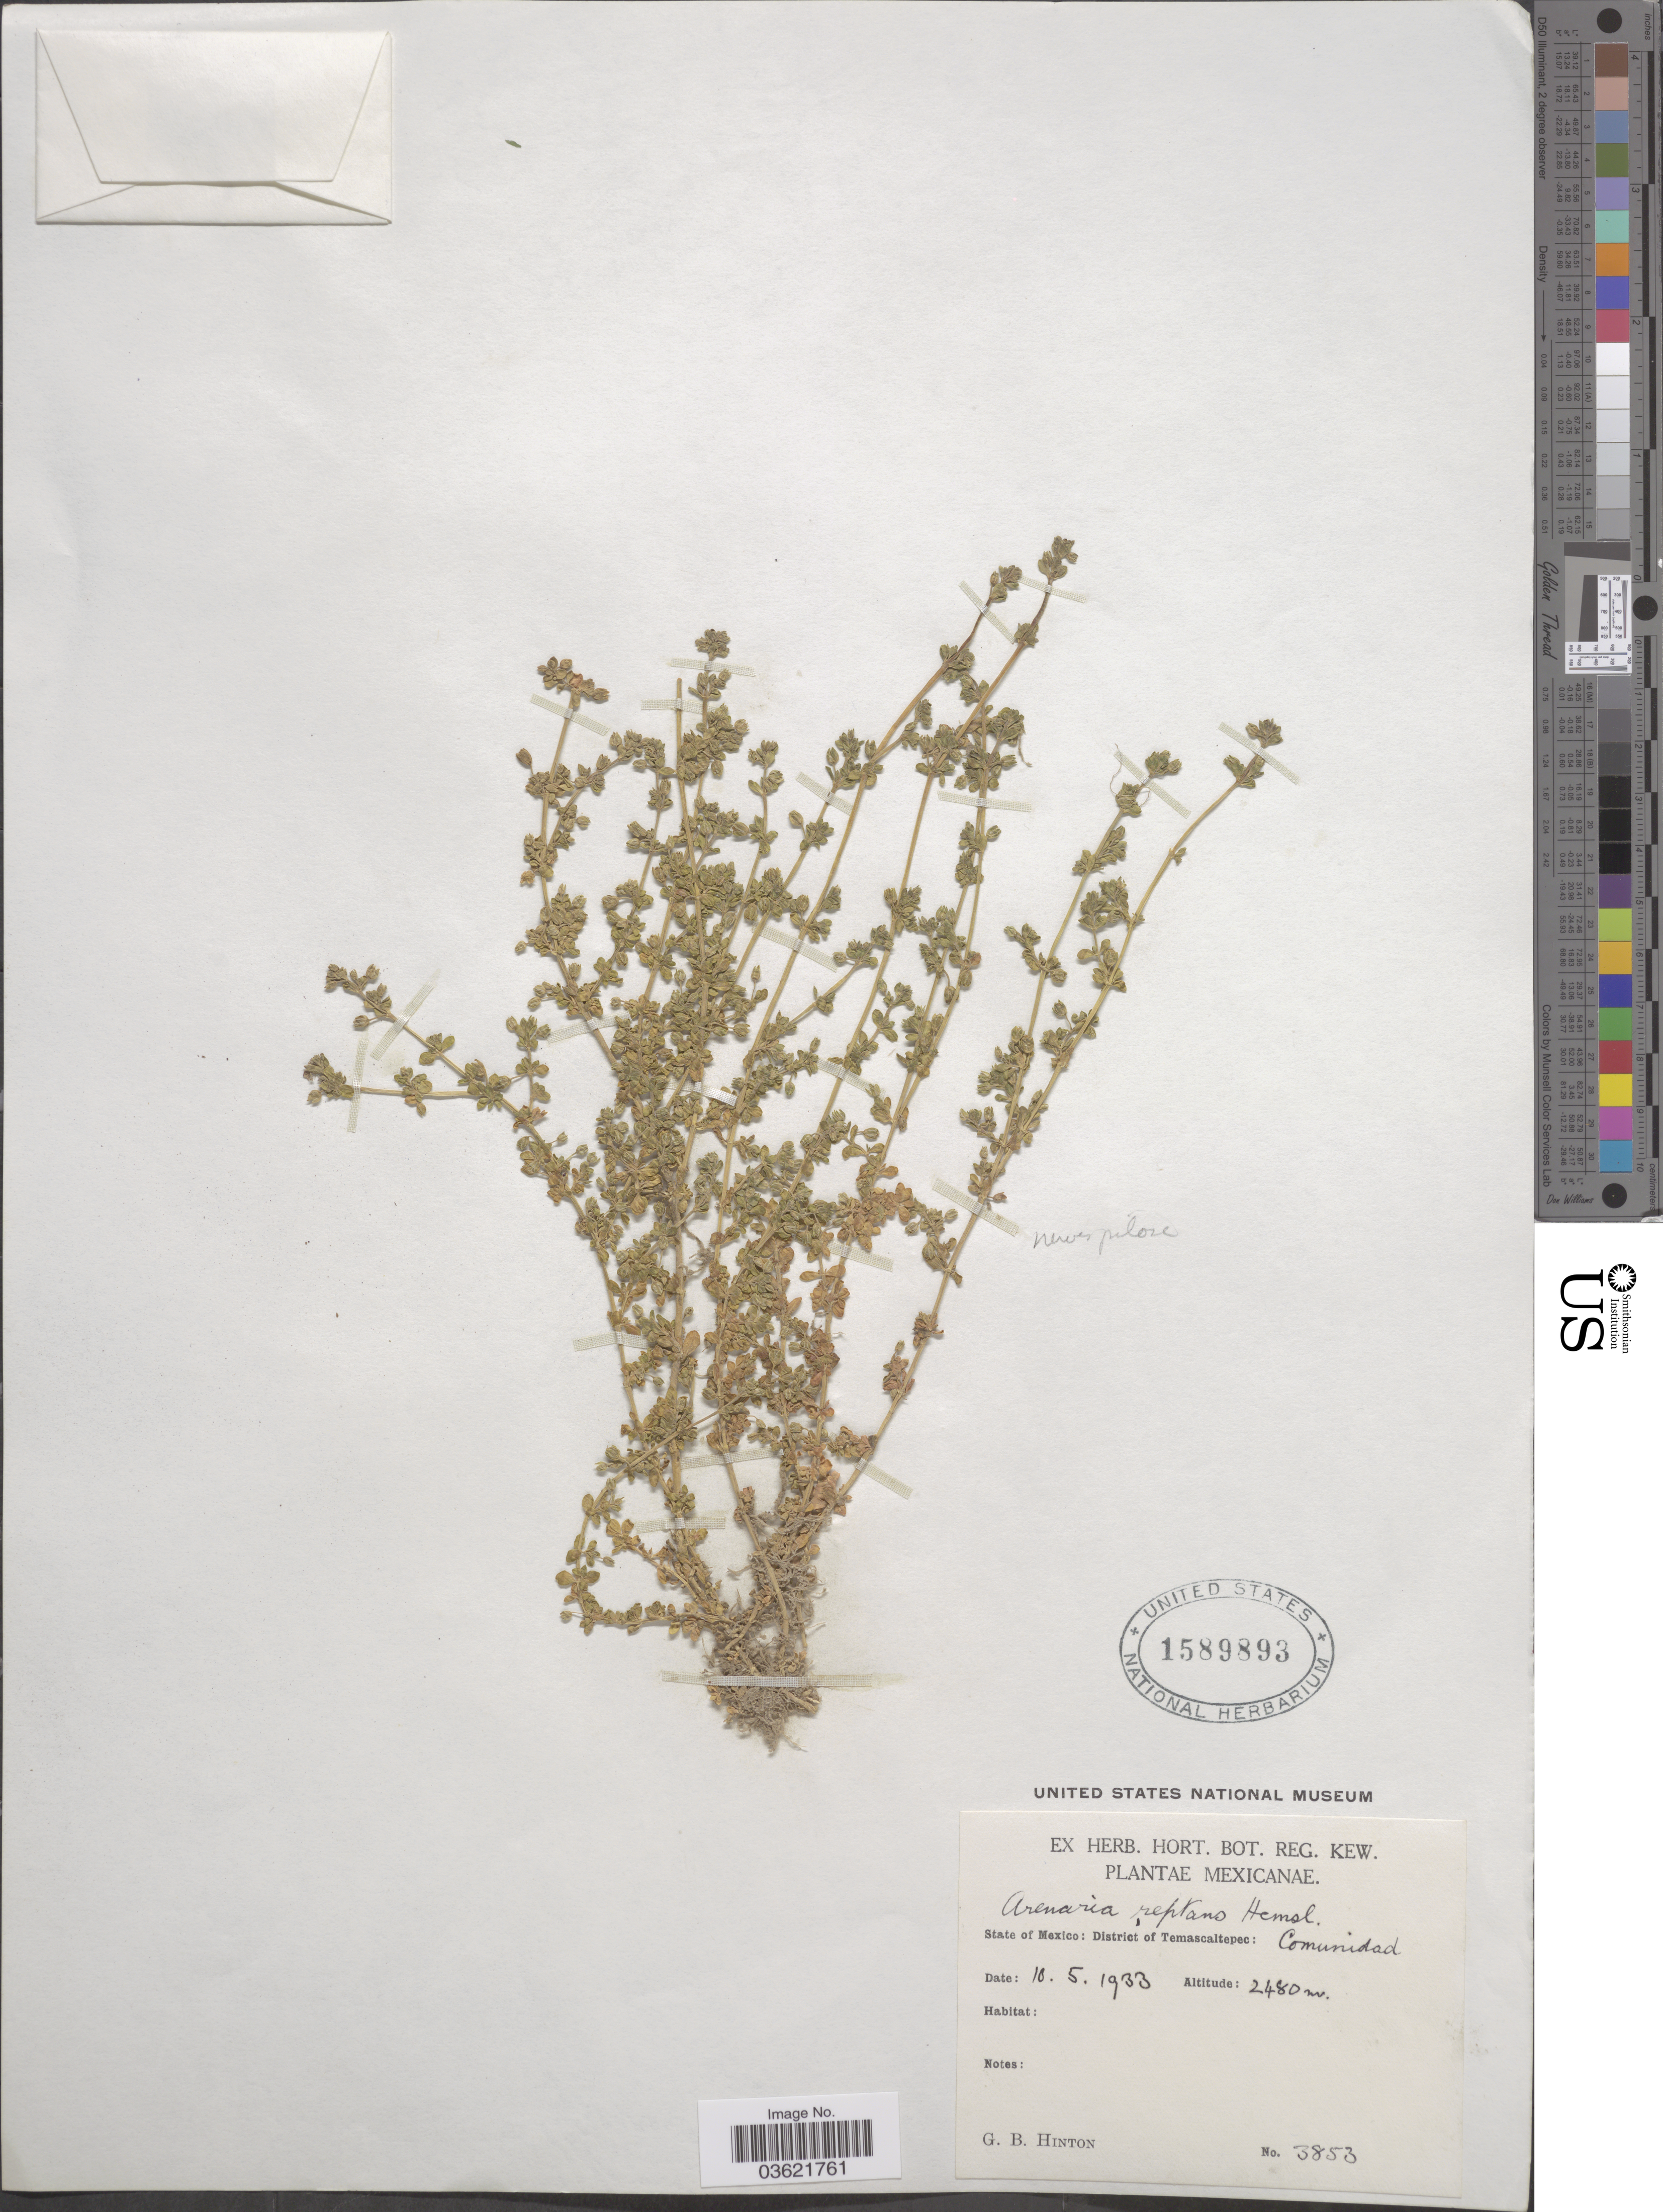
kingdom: Plantae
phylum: Tracheophyta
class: Magnoliopsida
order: Caryophyllales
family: Caryophyllaceae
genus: Arenaria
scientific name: Arenaria reptans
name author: Hemsl.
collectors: G. B. Hinton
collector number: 3853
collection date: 1933-05-10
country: Mexico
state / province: México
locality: District of Temascaltepec: Comunidad.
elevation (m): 2480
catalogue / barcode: US 1589893